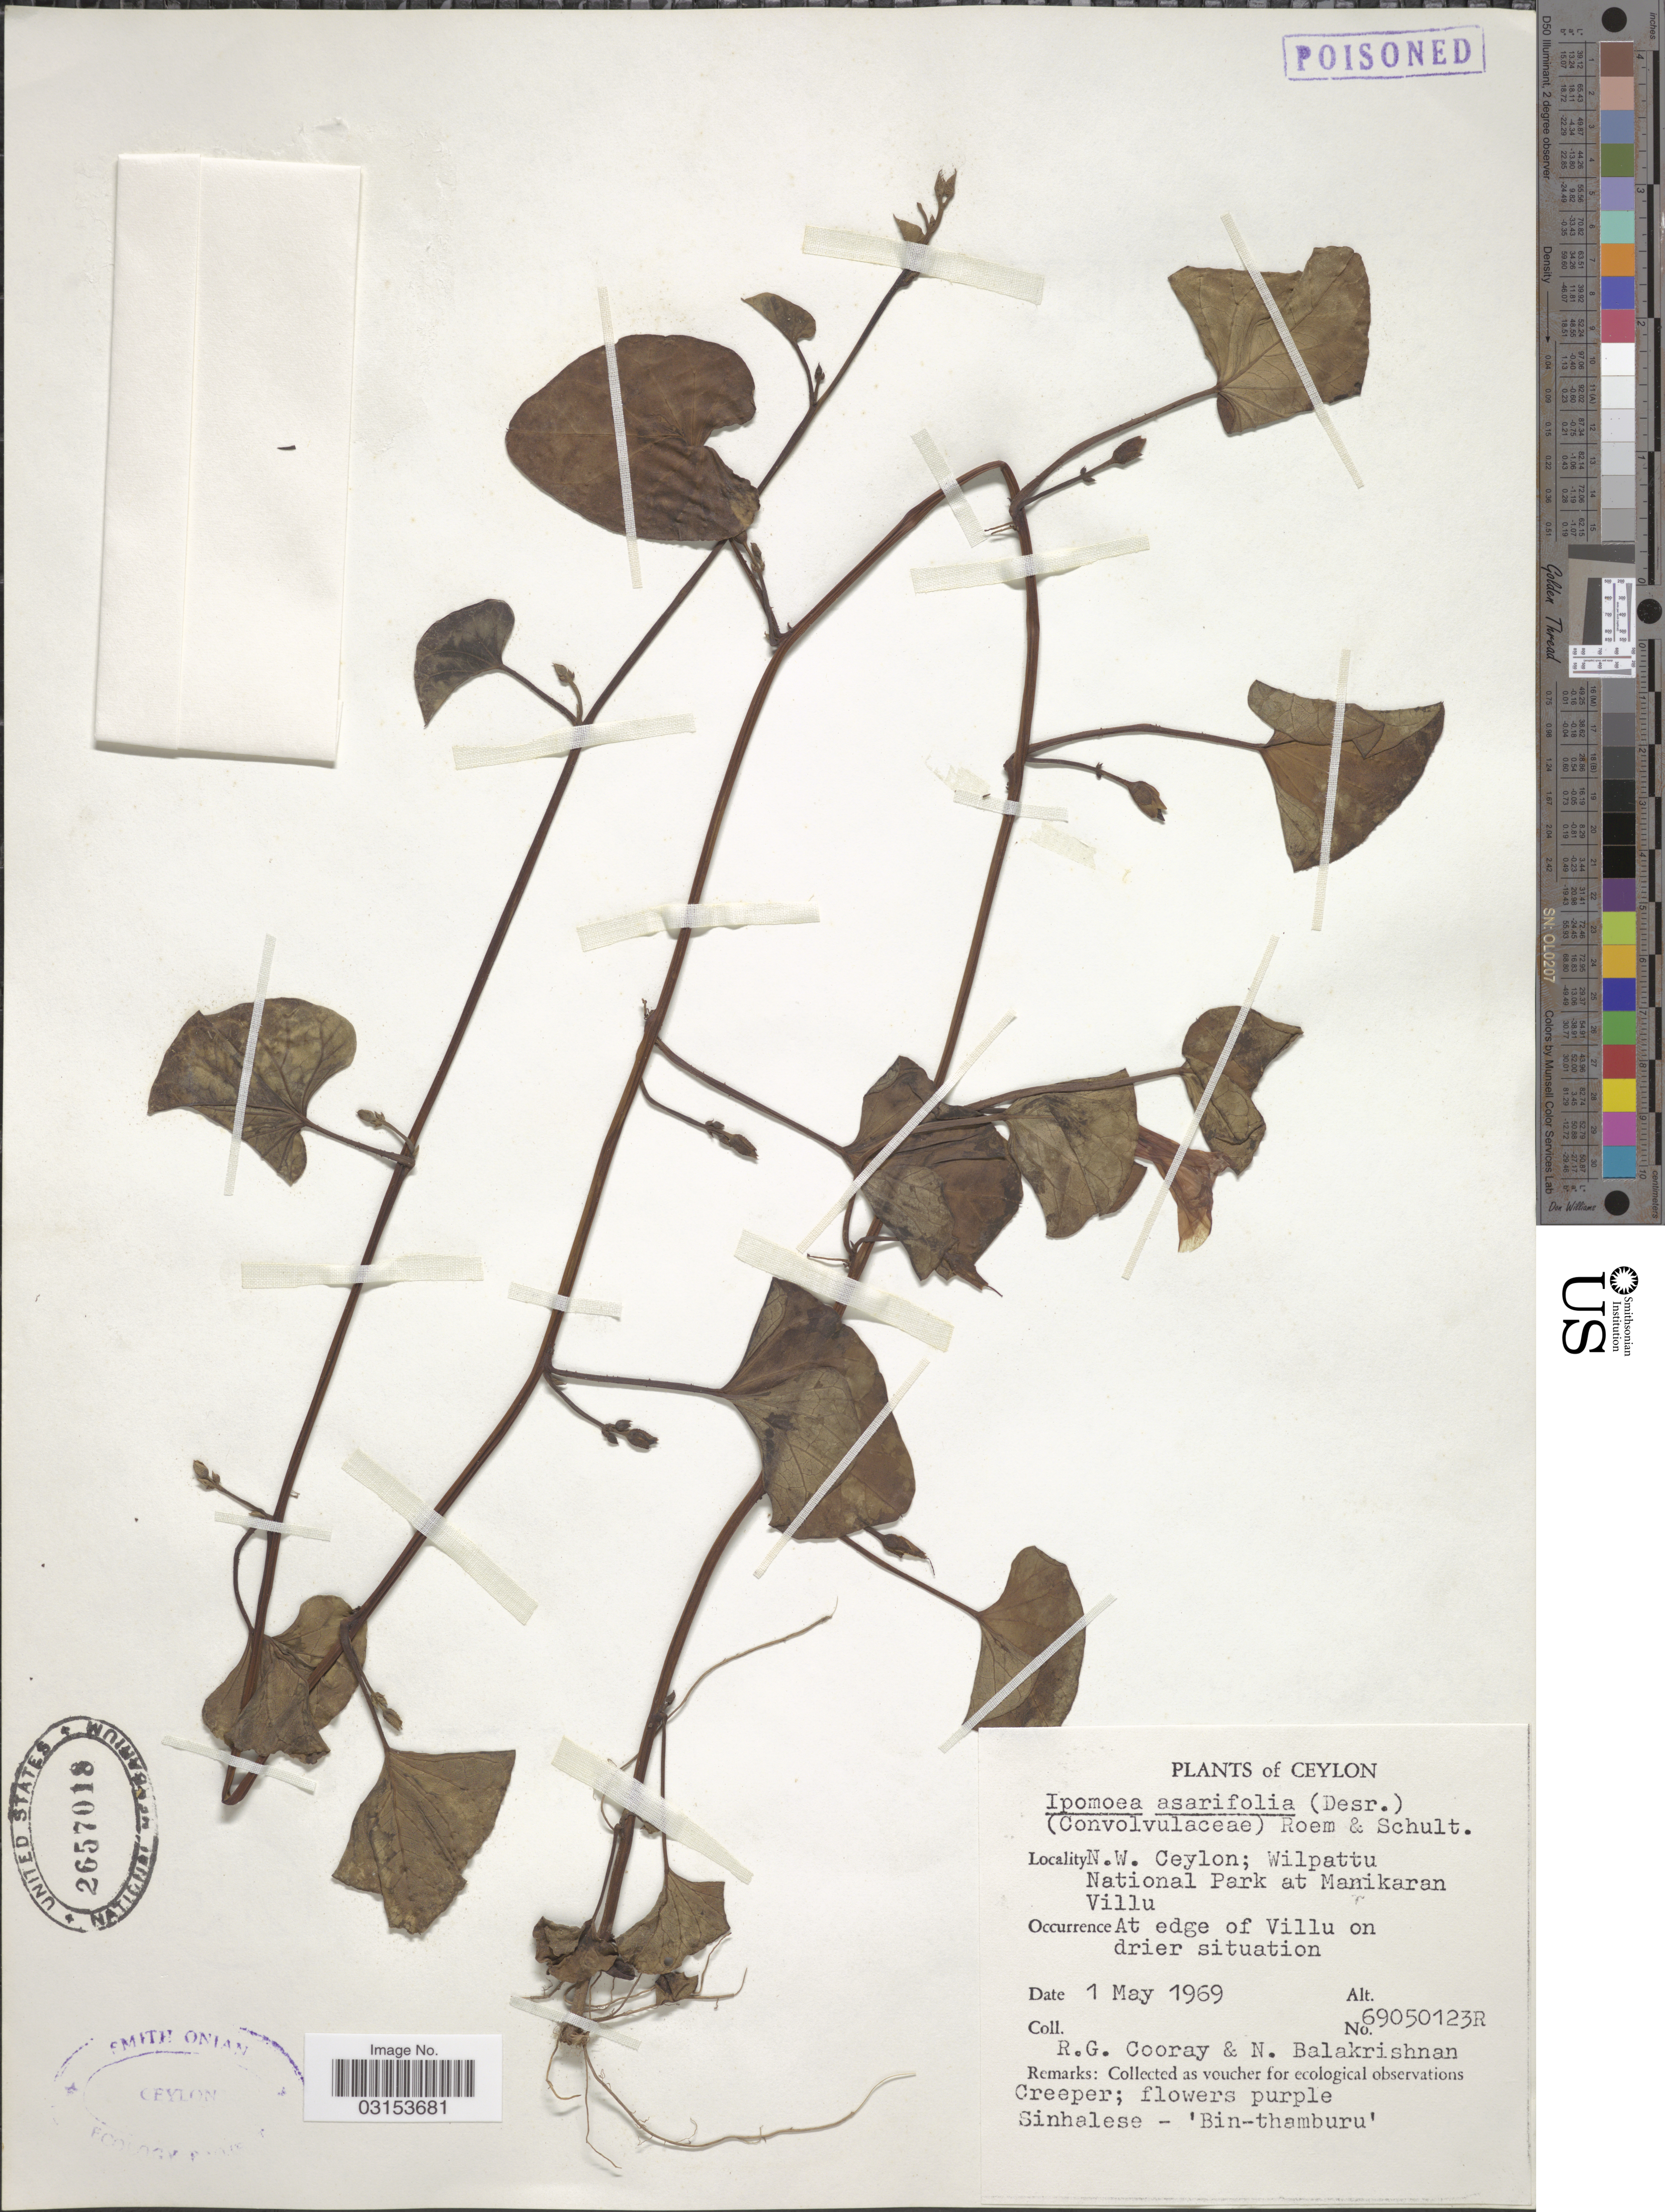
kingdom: Plantae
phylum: Tracheophyta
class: Magnoliopsida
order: Solanales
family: Convolvulaceae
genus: Ipomoea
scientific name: Ipomoea asarifolia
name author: (Desr.) Roem. & Schult.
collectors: R. Cooray & N. Balakrishnan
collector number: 69050123R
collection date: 1969-05-01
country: Sri Lanka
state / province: North Western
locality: Ceylon. Wilpattu National Park at Manikaran Villu. At edge of Villu.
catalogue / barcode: US 2657018